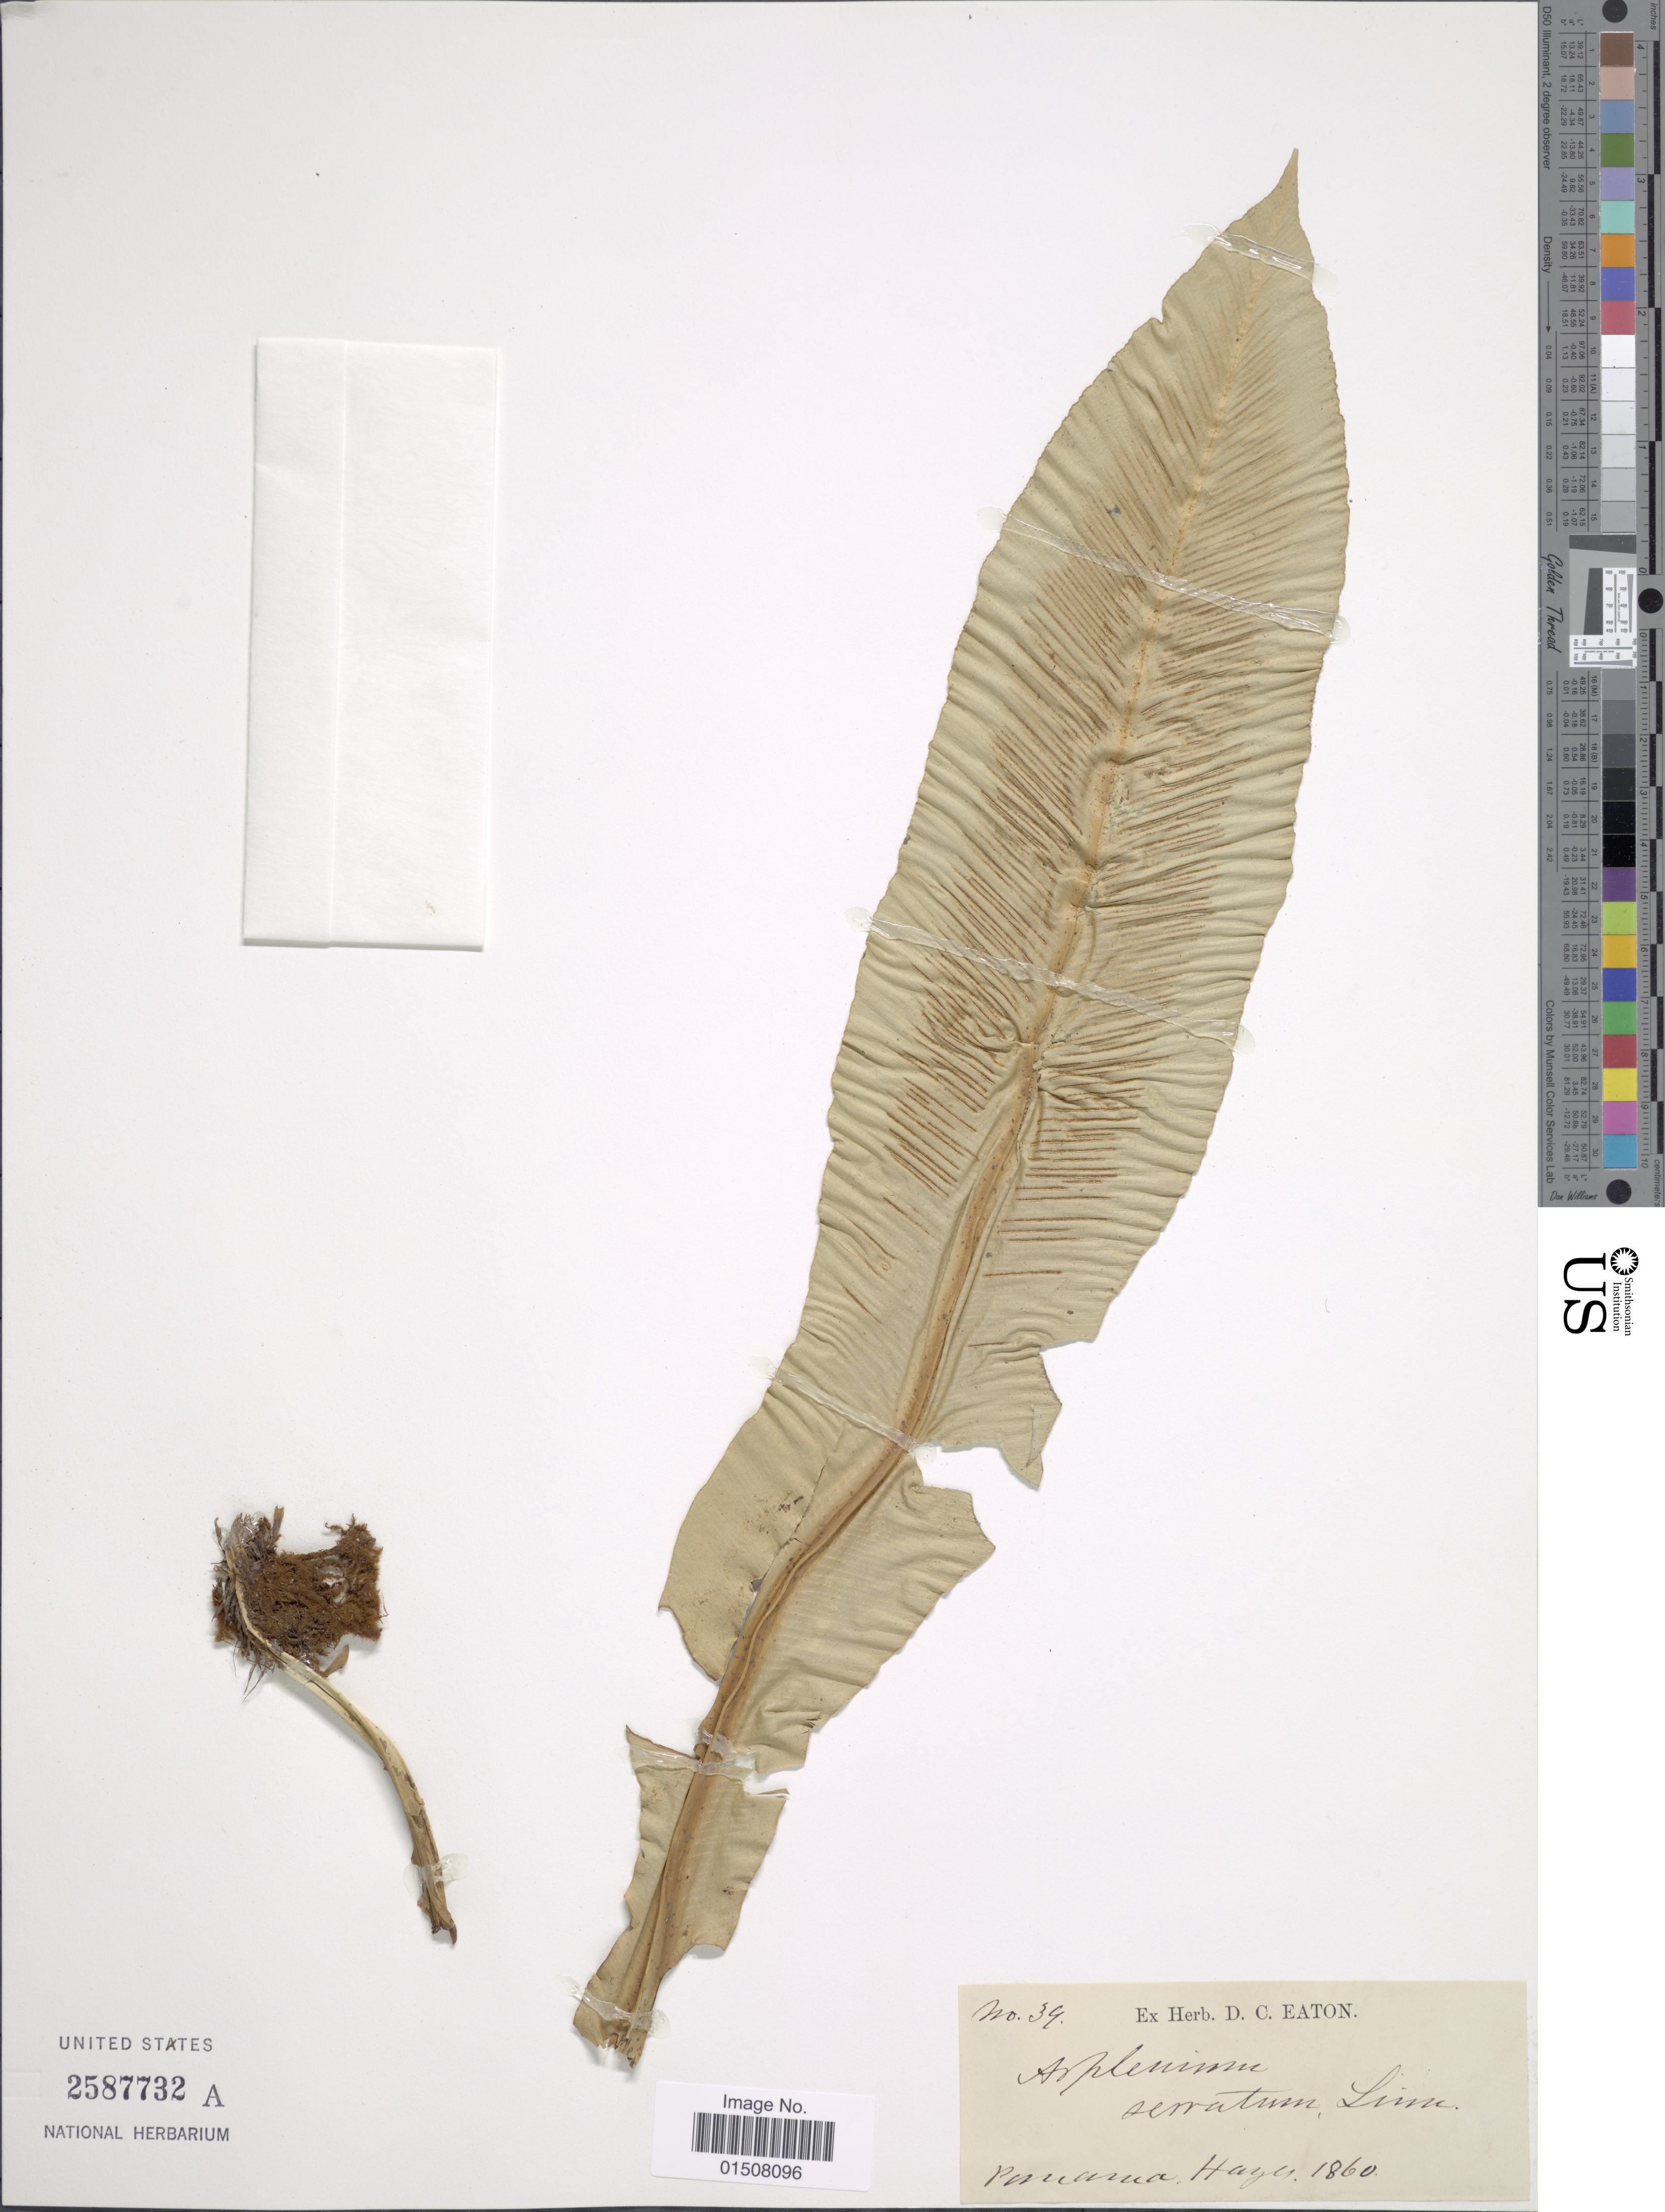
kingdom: Plantae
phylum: Tracheophyta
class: Polypodiopsida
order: Polypodiales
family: Aspleniaceae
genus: Asplenium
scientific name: Asplenium serratum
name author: L.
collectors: Hayes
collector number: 39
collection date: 1860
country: Panama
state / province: Panamá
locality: Panama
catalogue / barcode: US 2587732A